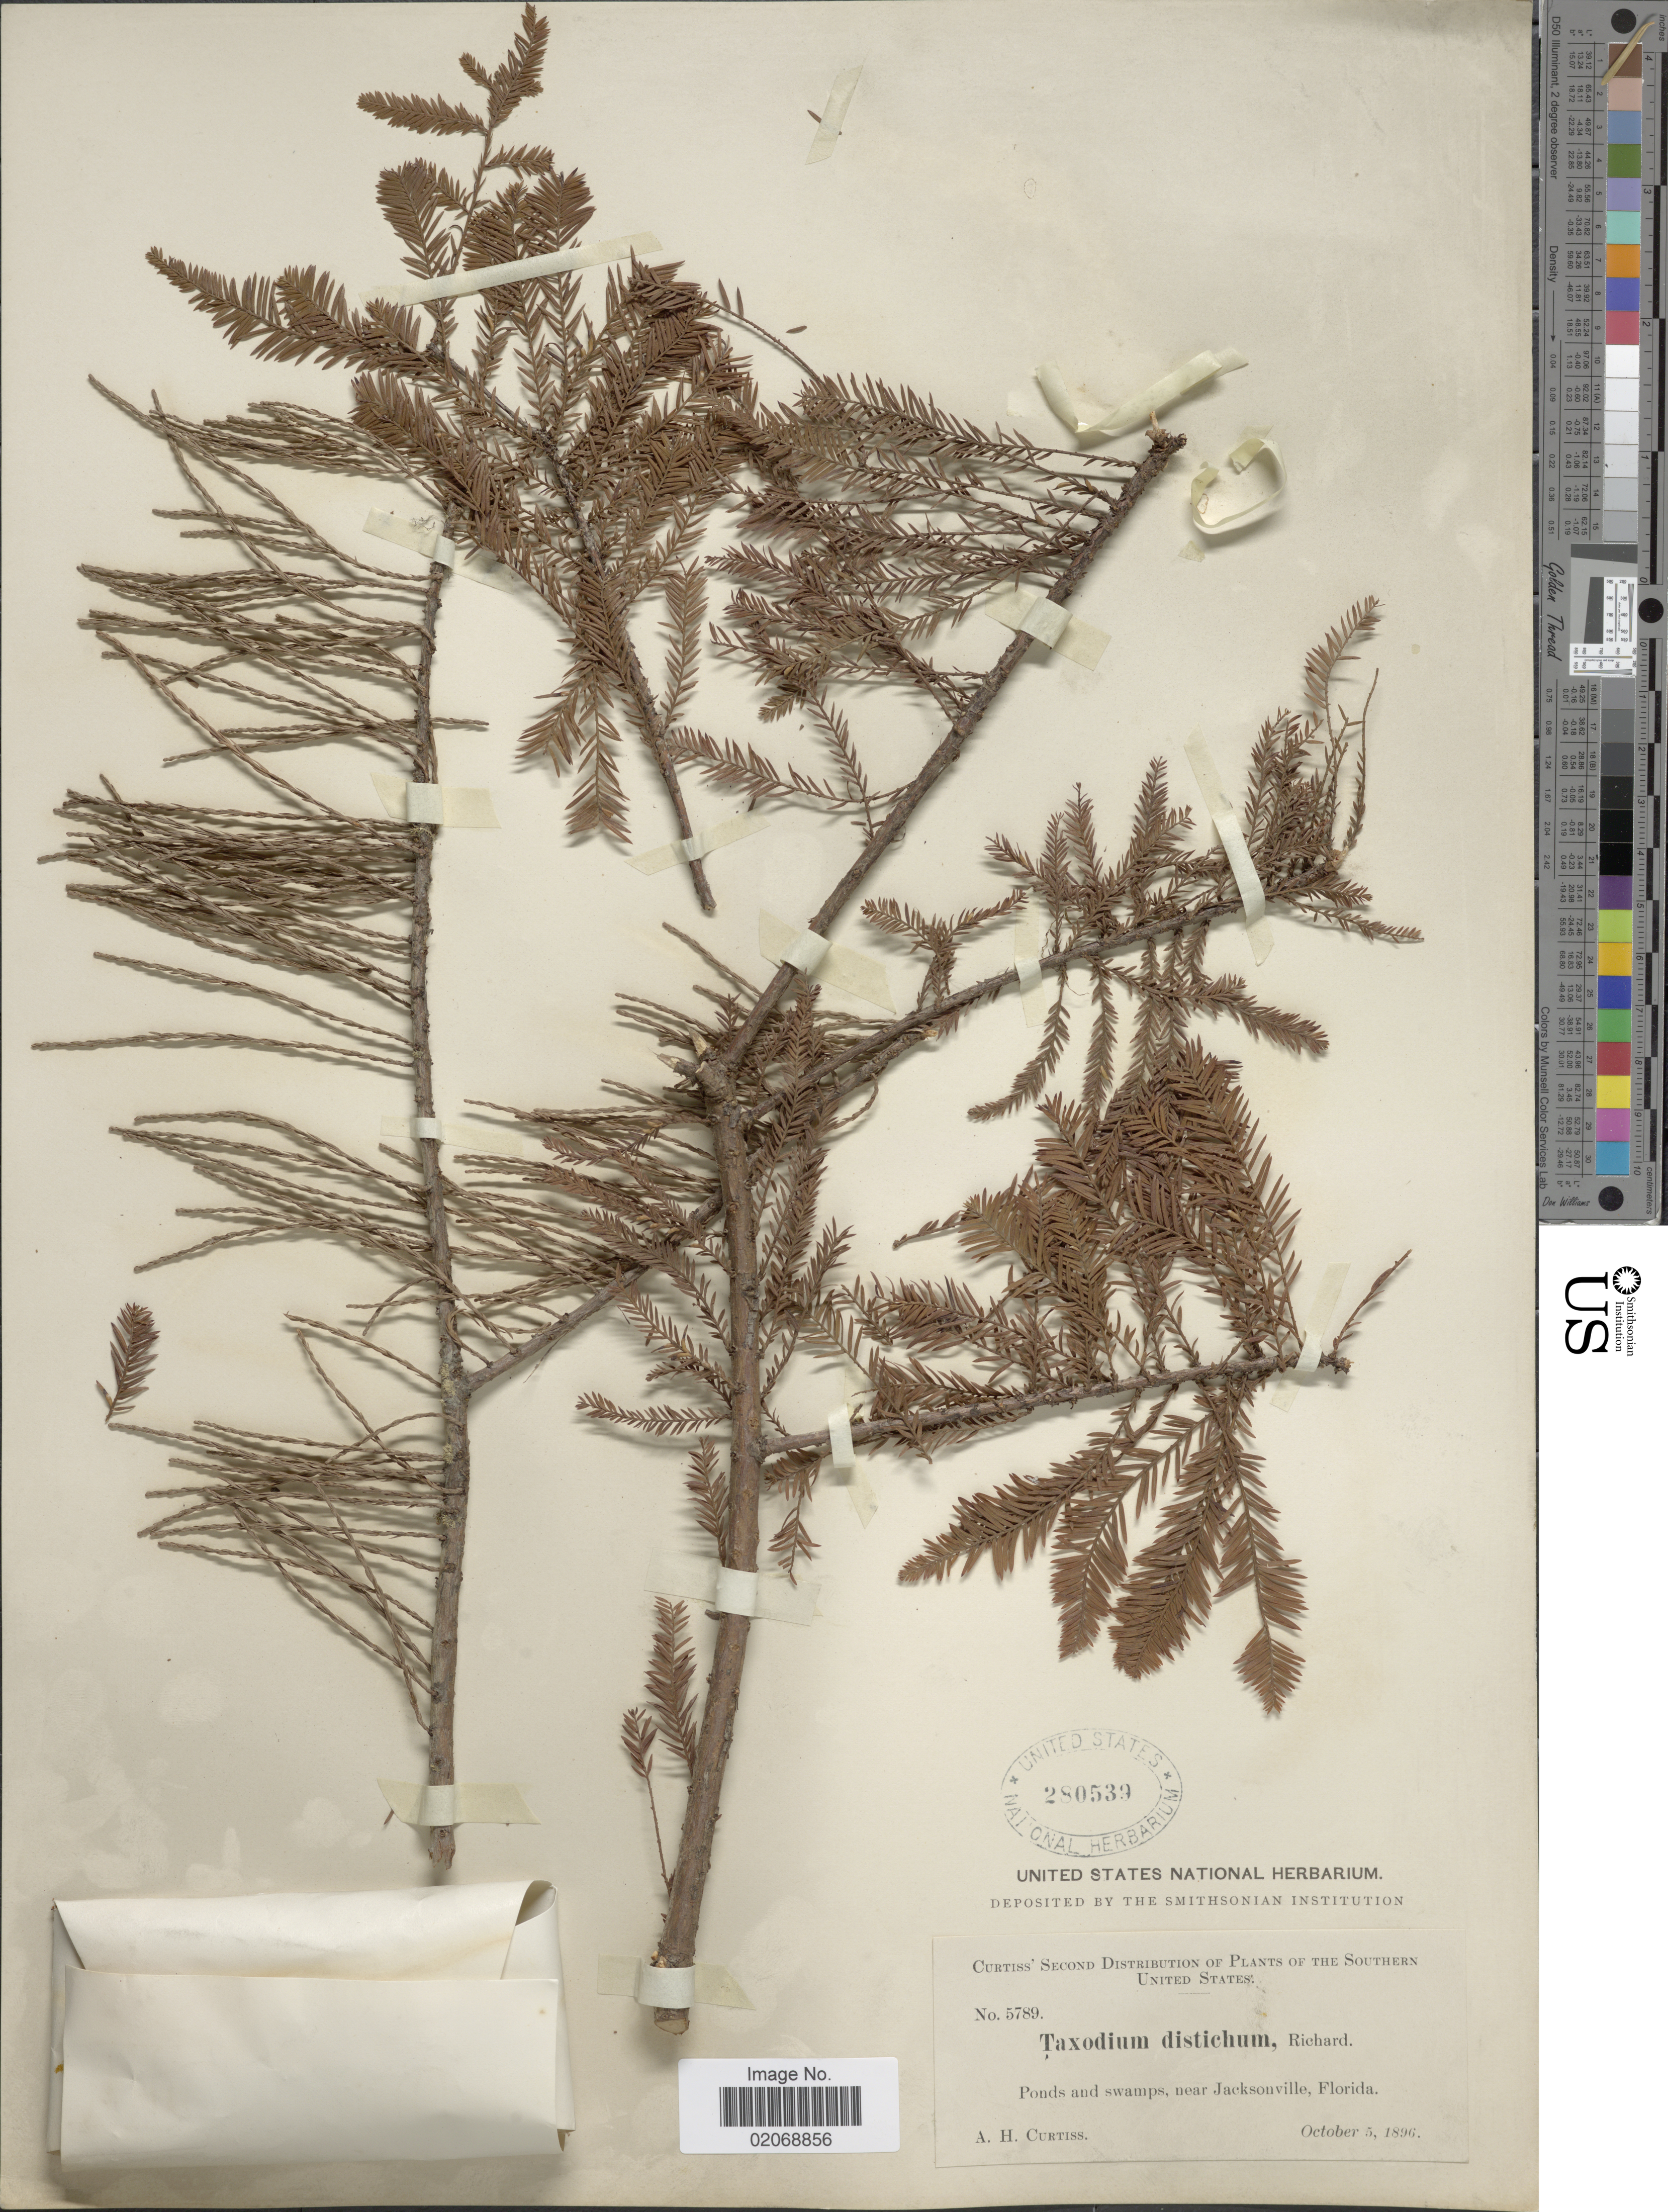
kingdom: Plantae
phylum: Tracheophyta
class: Pinopsida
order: Pinales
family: Cupressaceae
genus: Taxodium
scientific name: Taxodium ascendens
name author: Brongn.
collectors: A. H. Curtiss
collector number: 5789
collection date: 1896-10-05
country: United States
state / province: Florida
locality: Southern United States. Near Jacksonville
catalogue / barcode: US 280539